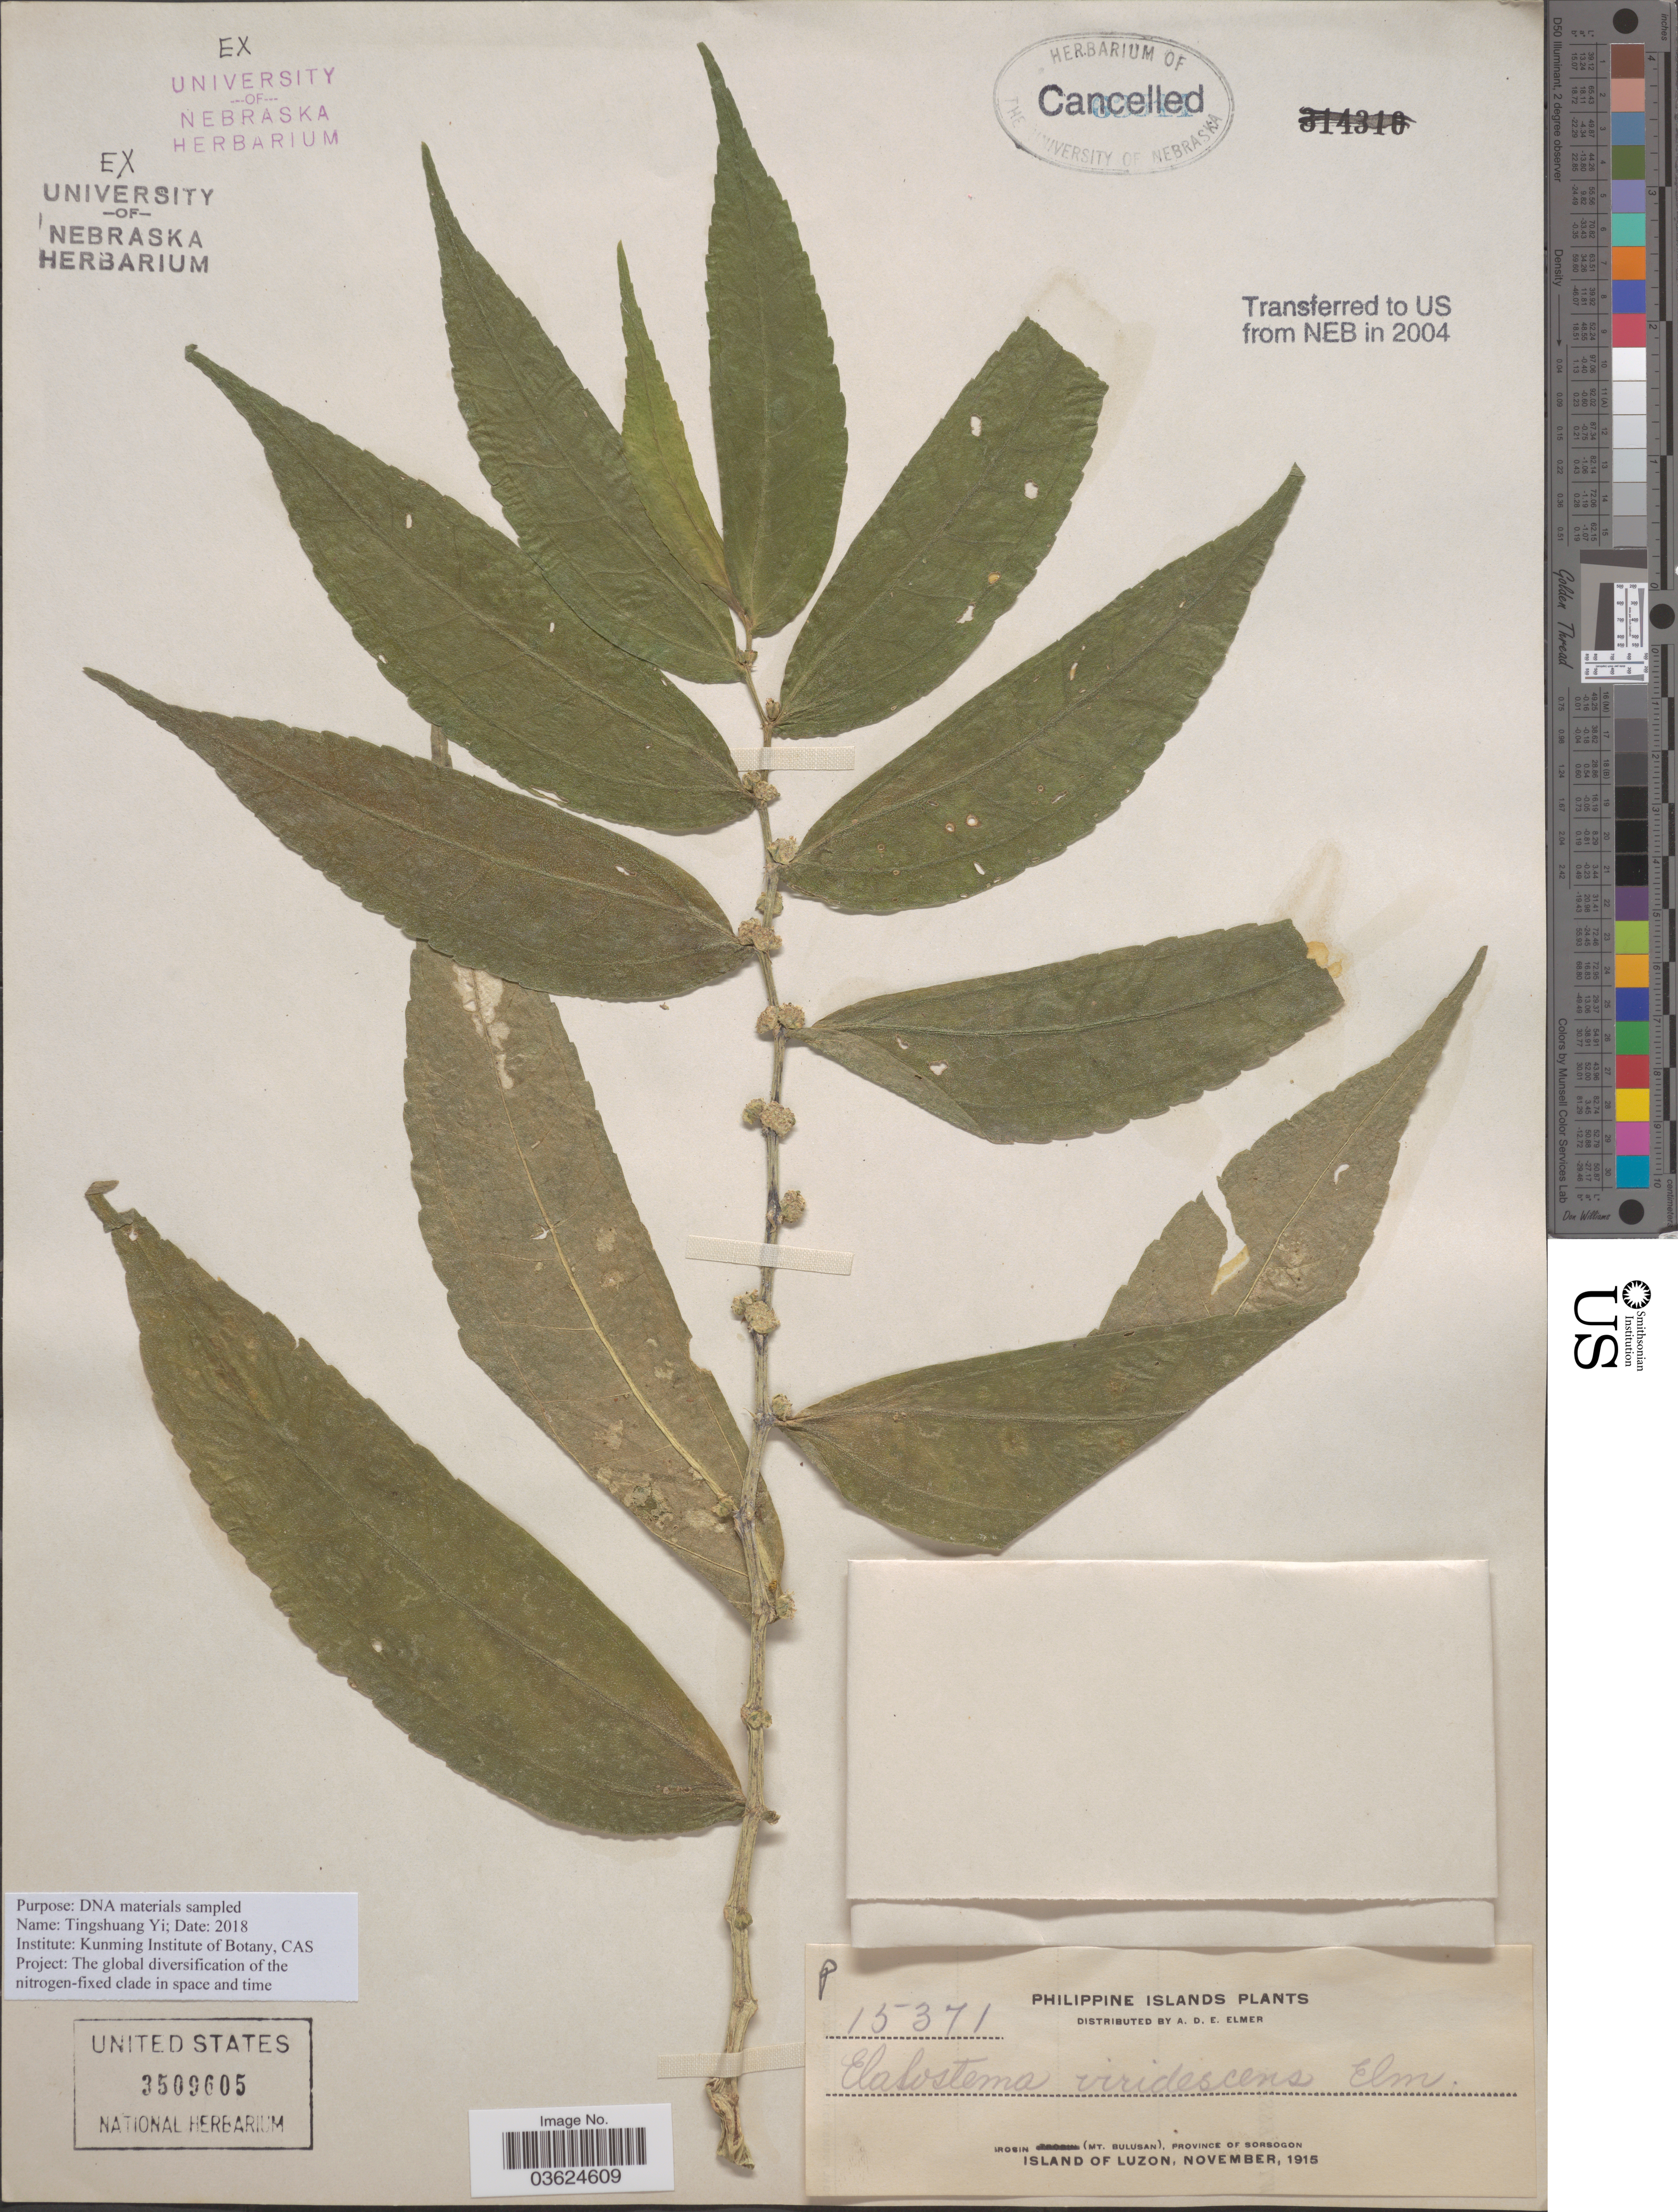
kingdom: Plantae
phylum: Tracheophyta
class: Magnoliopsida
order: Rosales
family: Urticaceae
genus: Elatostema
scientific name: Elatostema viridescens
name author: Elmer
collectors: A. D. E. Elmer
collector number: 15371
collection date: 1915-11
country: Philippines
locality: Irosin (Mt. Bulusan), Province of Sorsogon. Island of Luzon.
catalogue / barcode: US 3509605